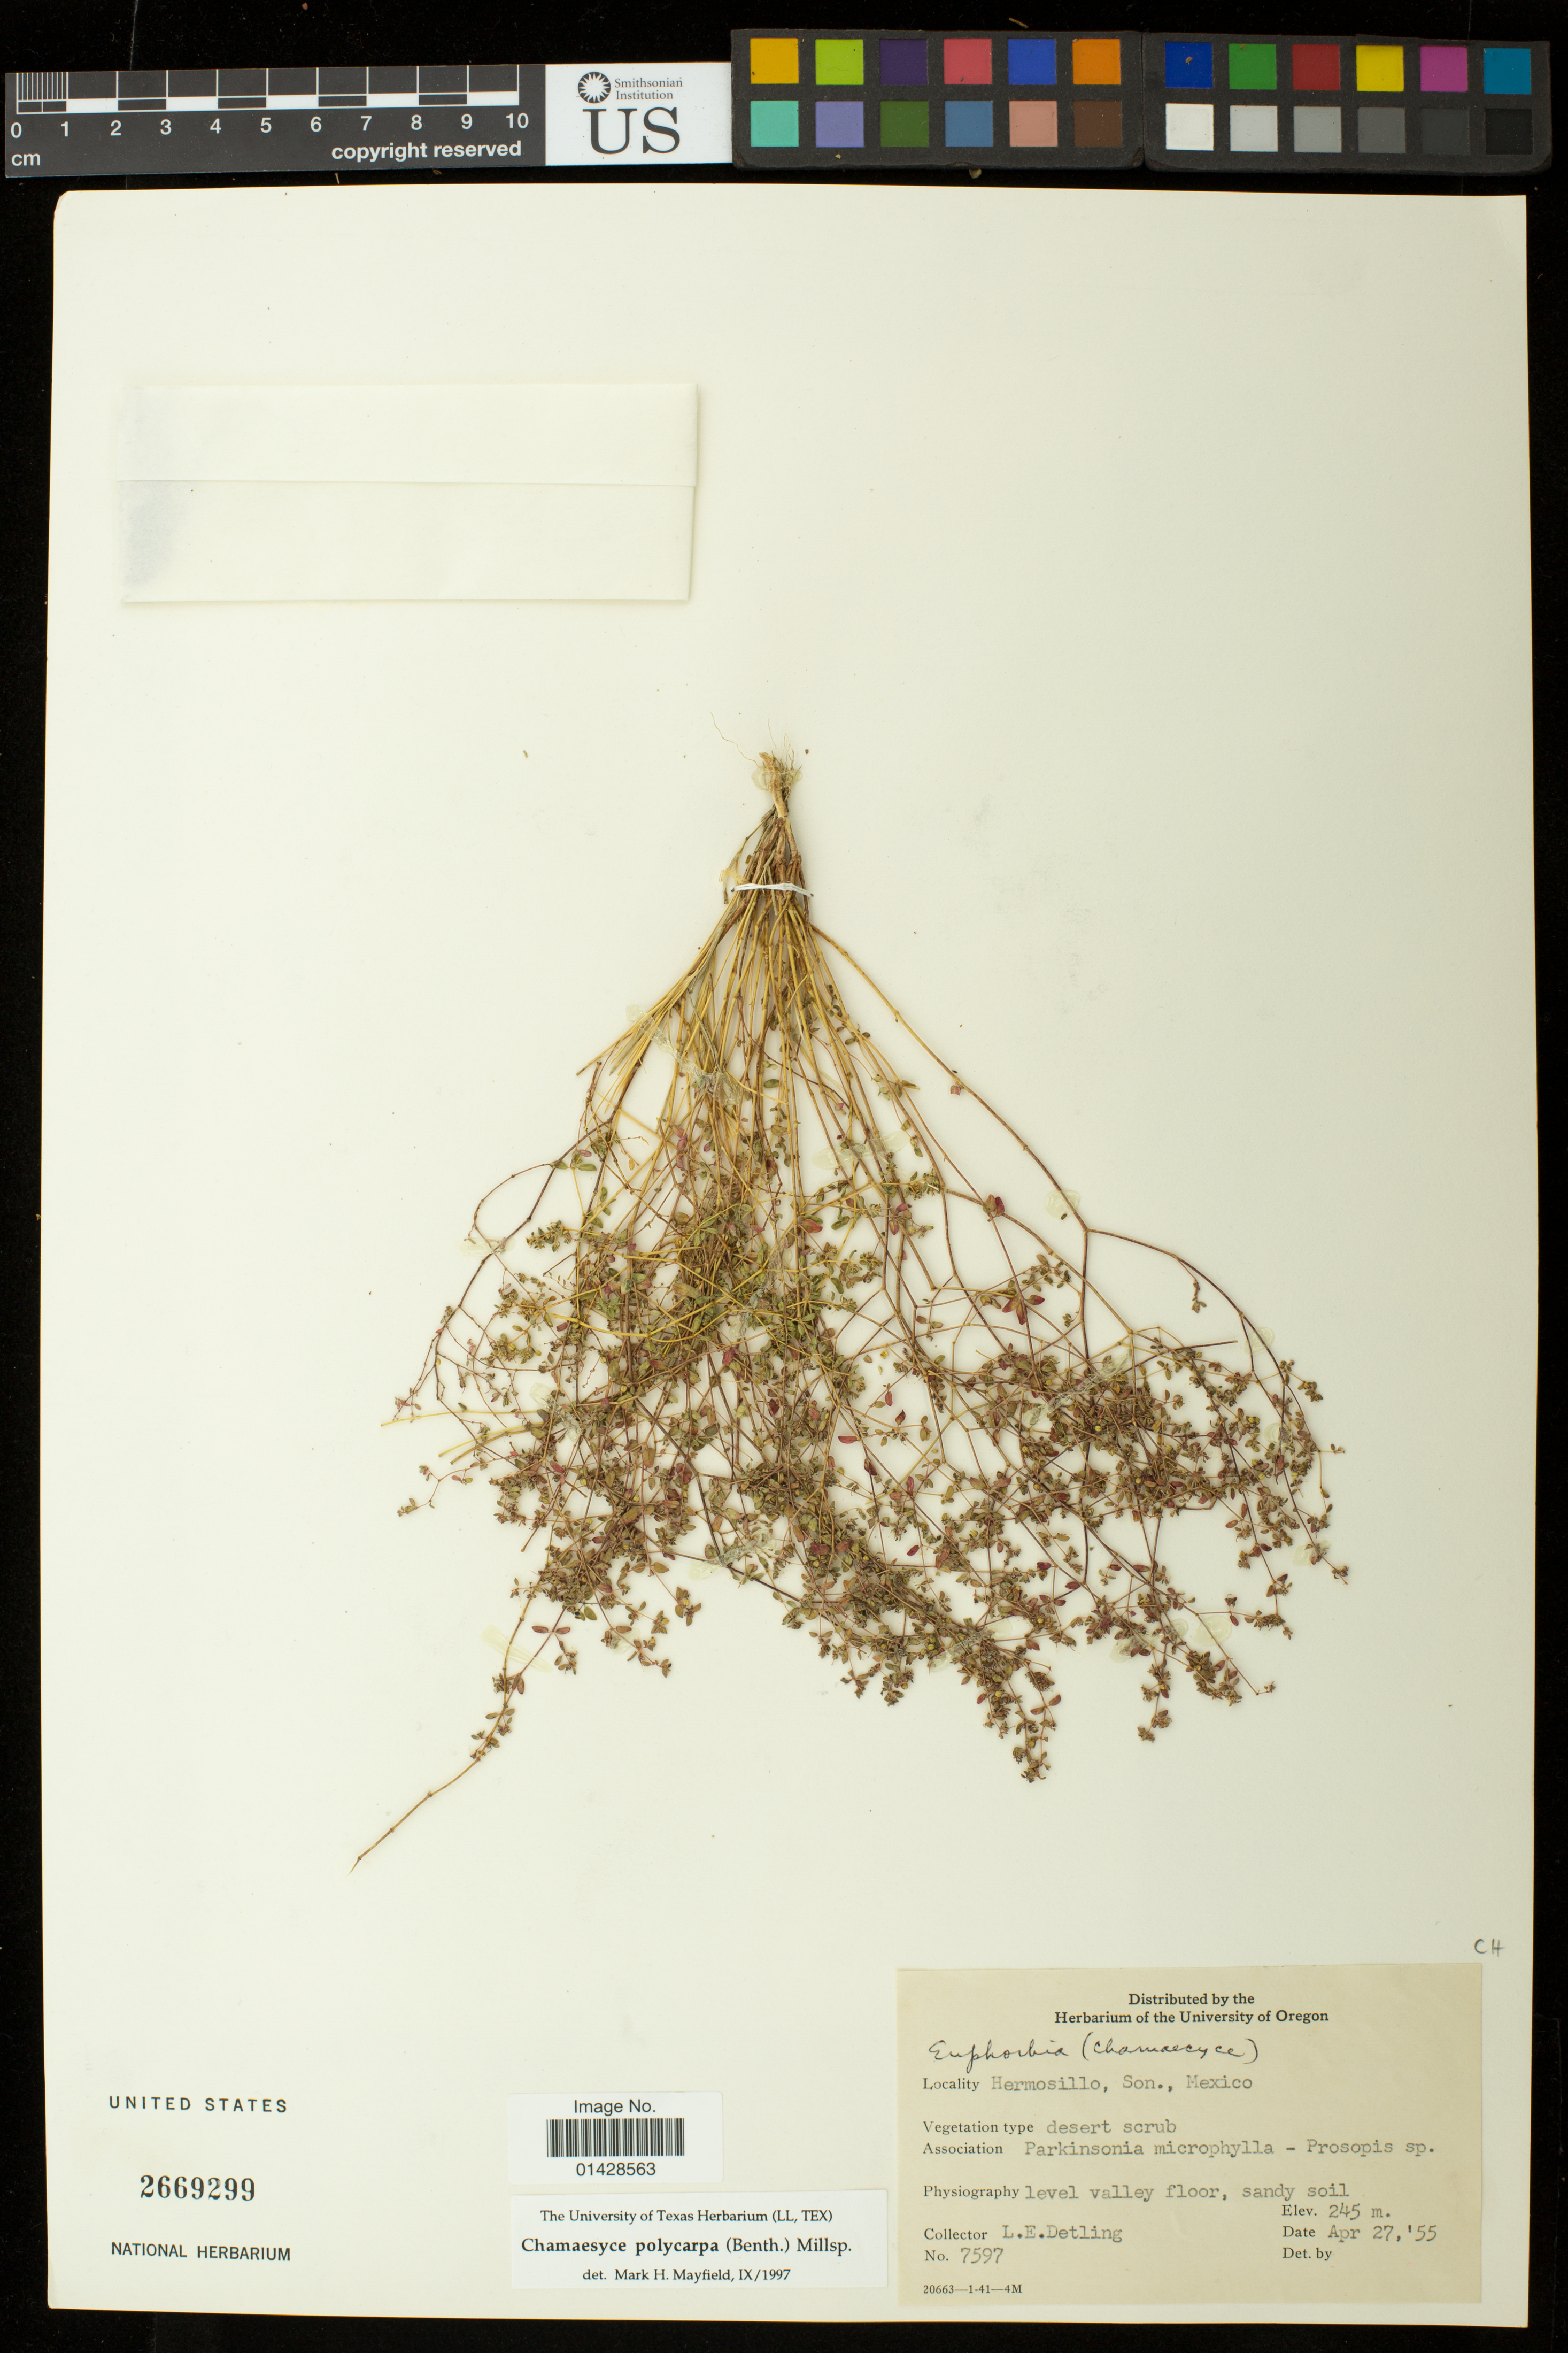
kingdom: Plantae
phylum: Tracheophyta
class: Magnoliopsida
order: Malpighiales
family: Euphorbiaceae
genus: Euphorbia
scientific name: Euphorbia polycarpa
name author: Benth.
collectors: L. E. Detling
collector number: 7597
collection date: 1955-04-27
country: Mexico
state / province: Sonora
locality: Hermosillo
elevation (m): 245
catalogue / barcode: US 2669299